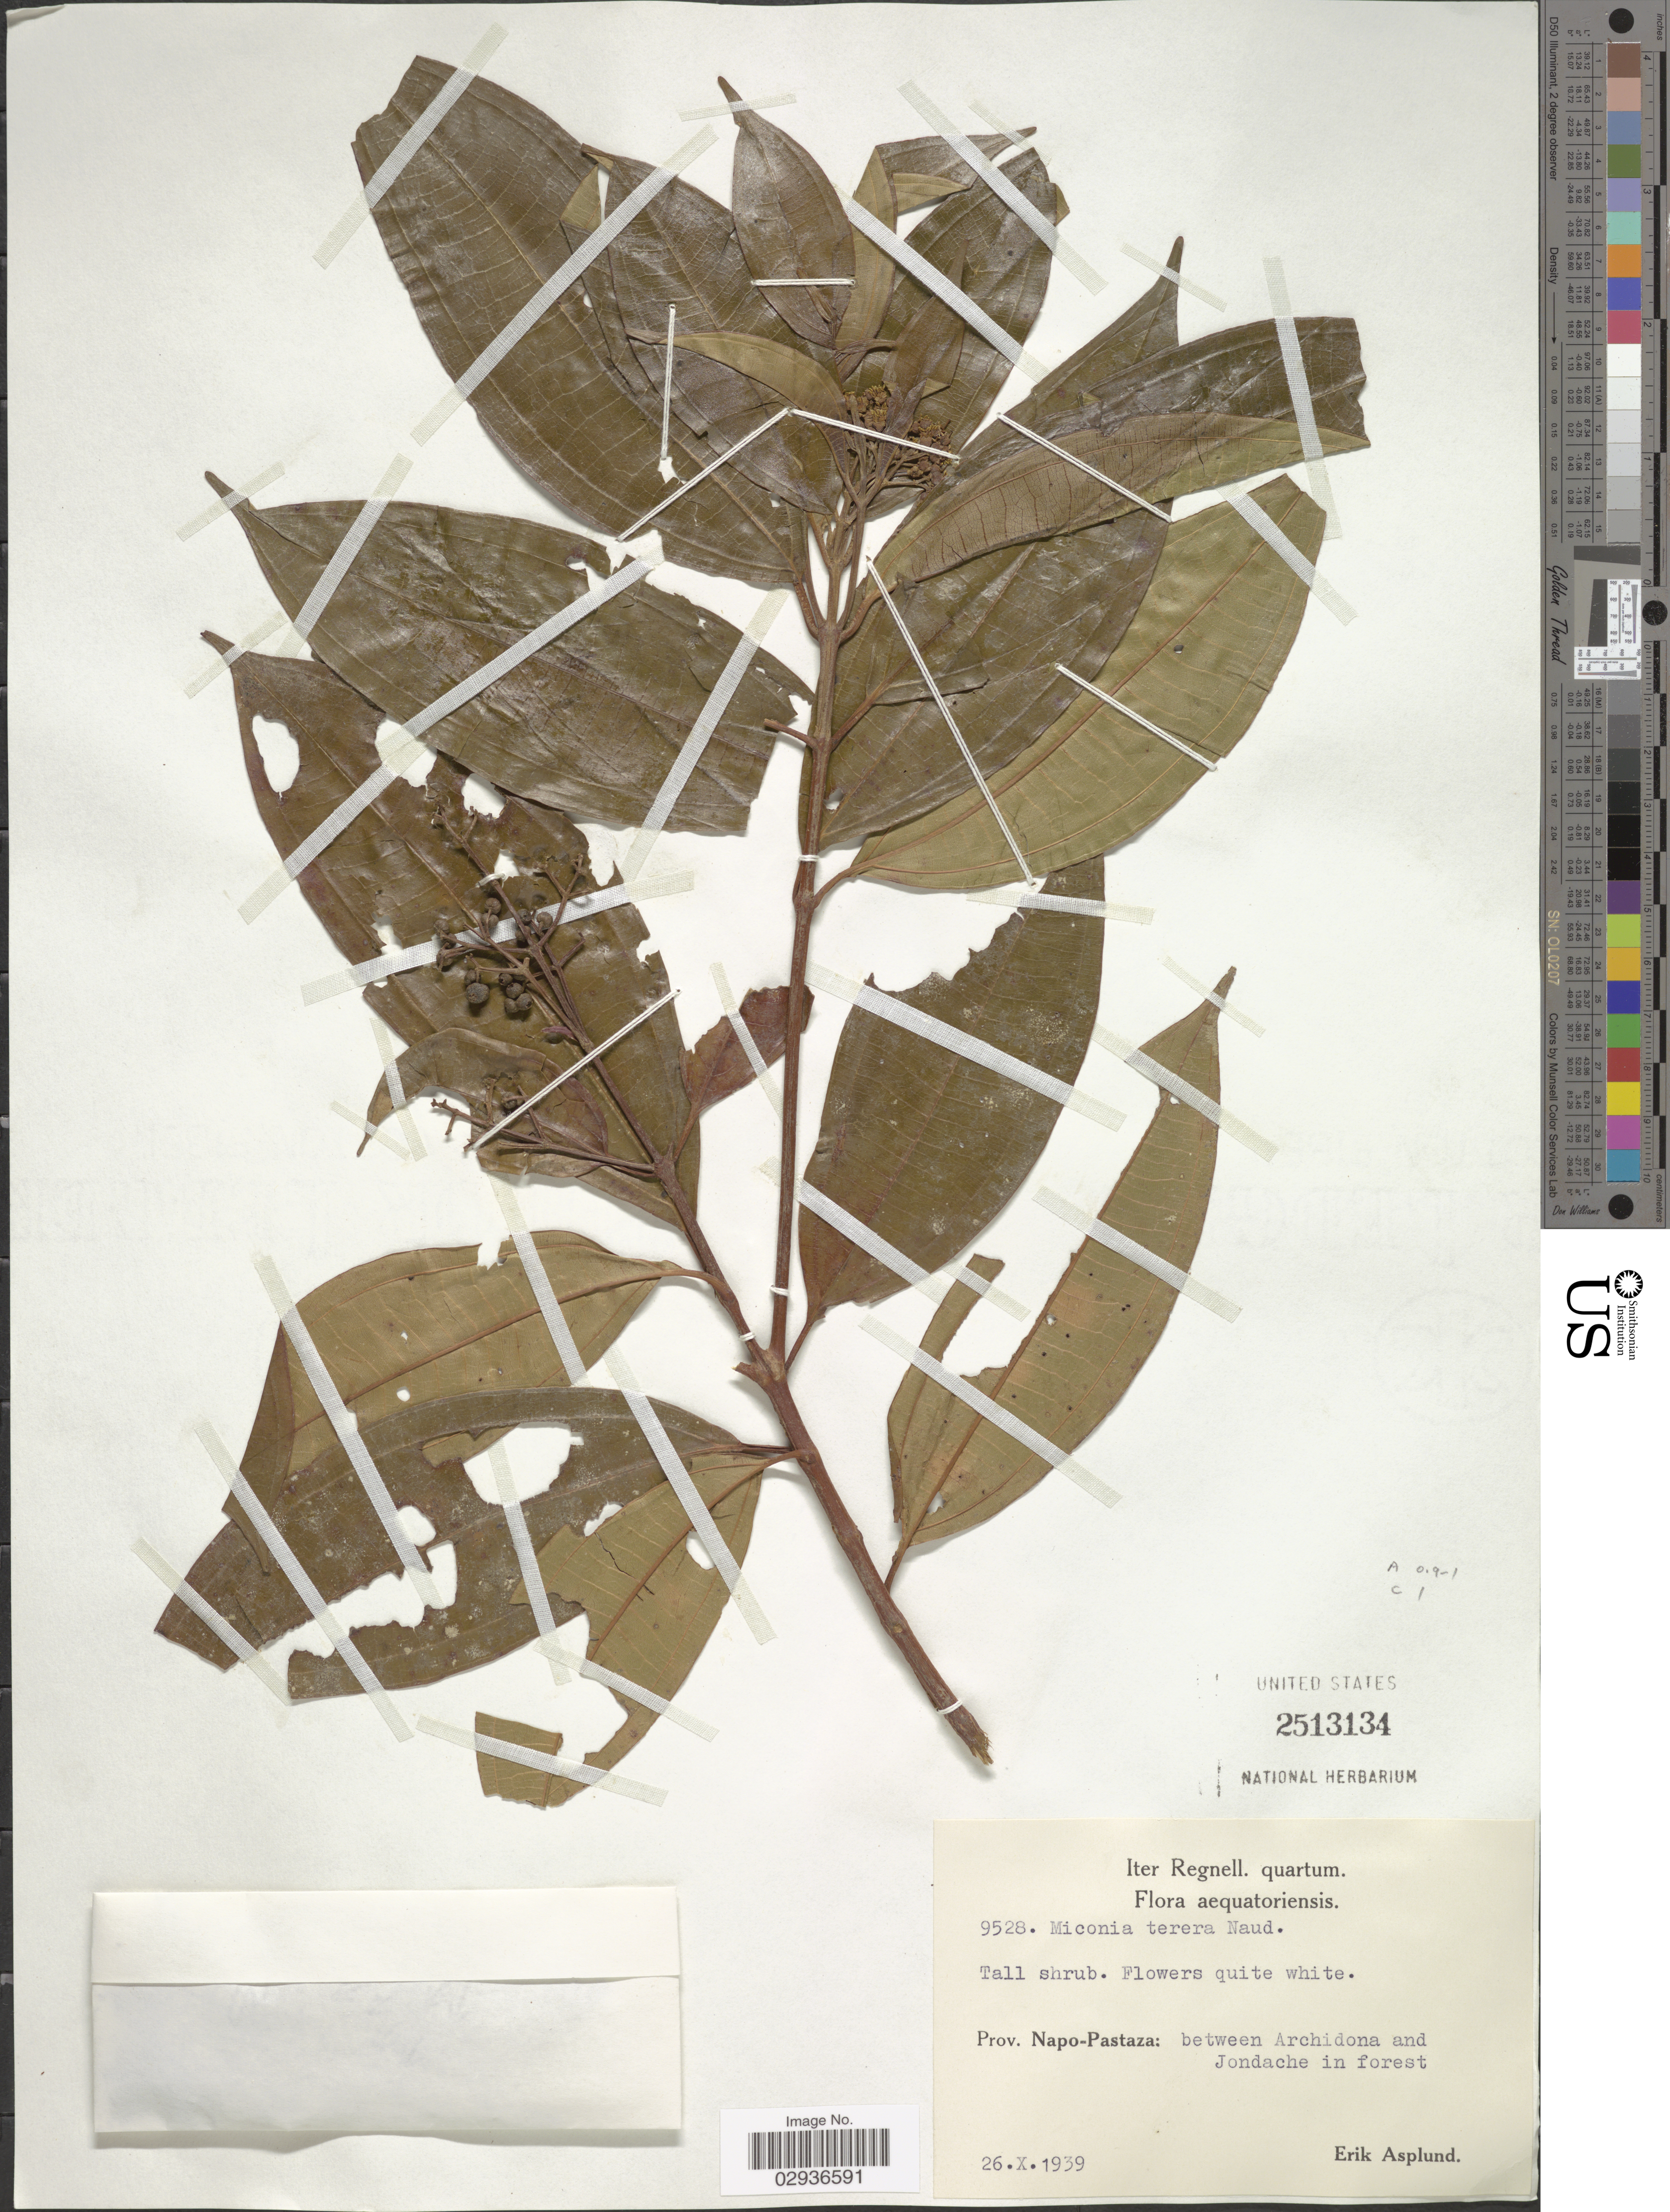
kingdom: Plantae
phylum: Tracheophyta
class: Magnoliopsida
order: Myrtales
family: Melastomataceae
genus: Miconia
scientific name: Miconia barbeyana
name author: Cogn.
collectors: E. Asplund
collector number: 9528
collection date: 1939-10-26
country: Ecuador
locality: Prov. Napo-Pastaza: between Archidona and Jondache in forest.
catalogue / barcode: US 2513134